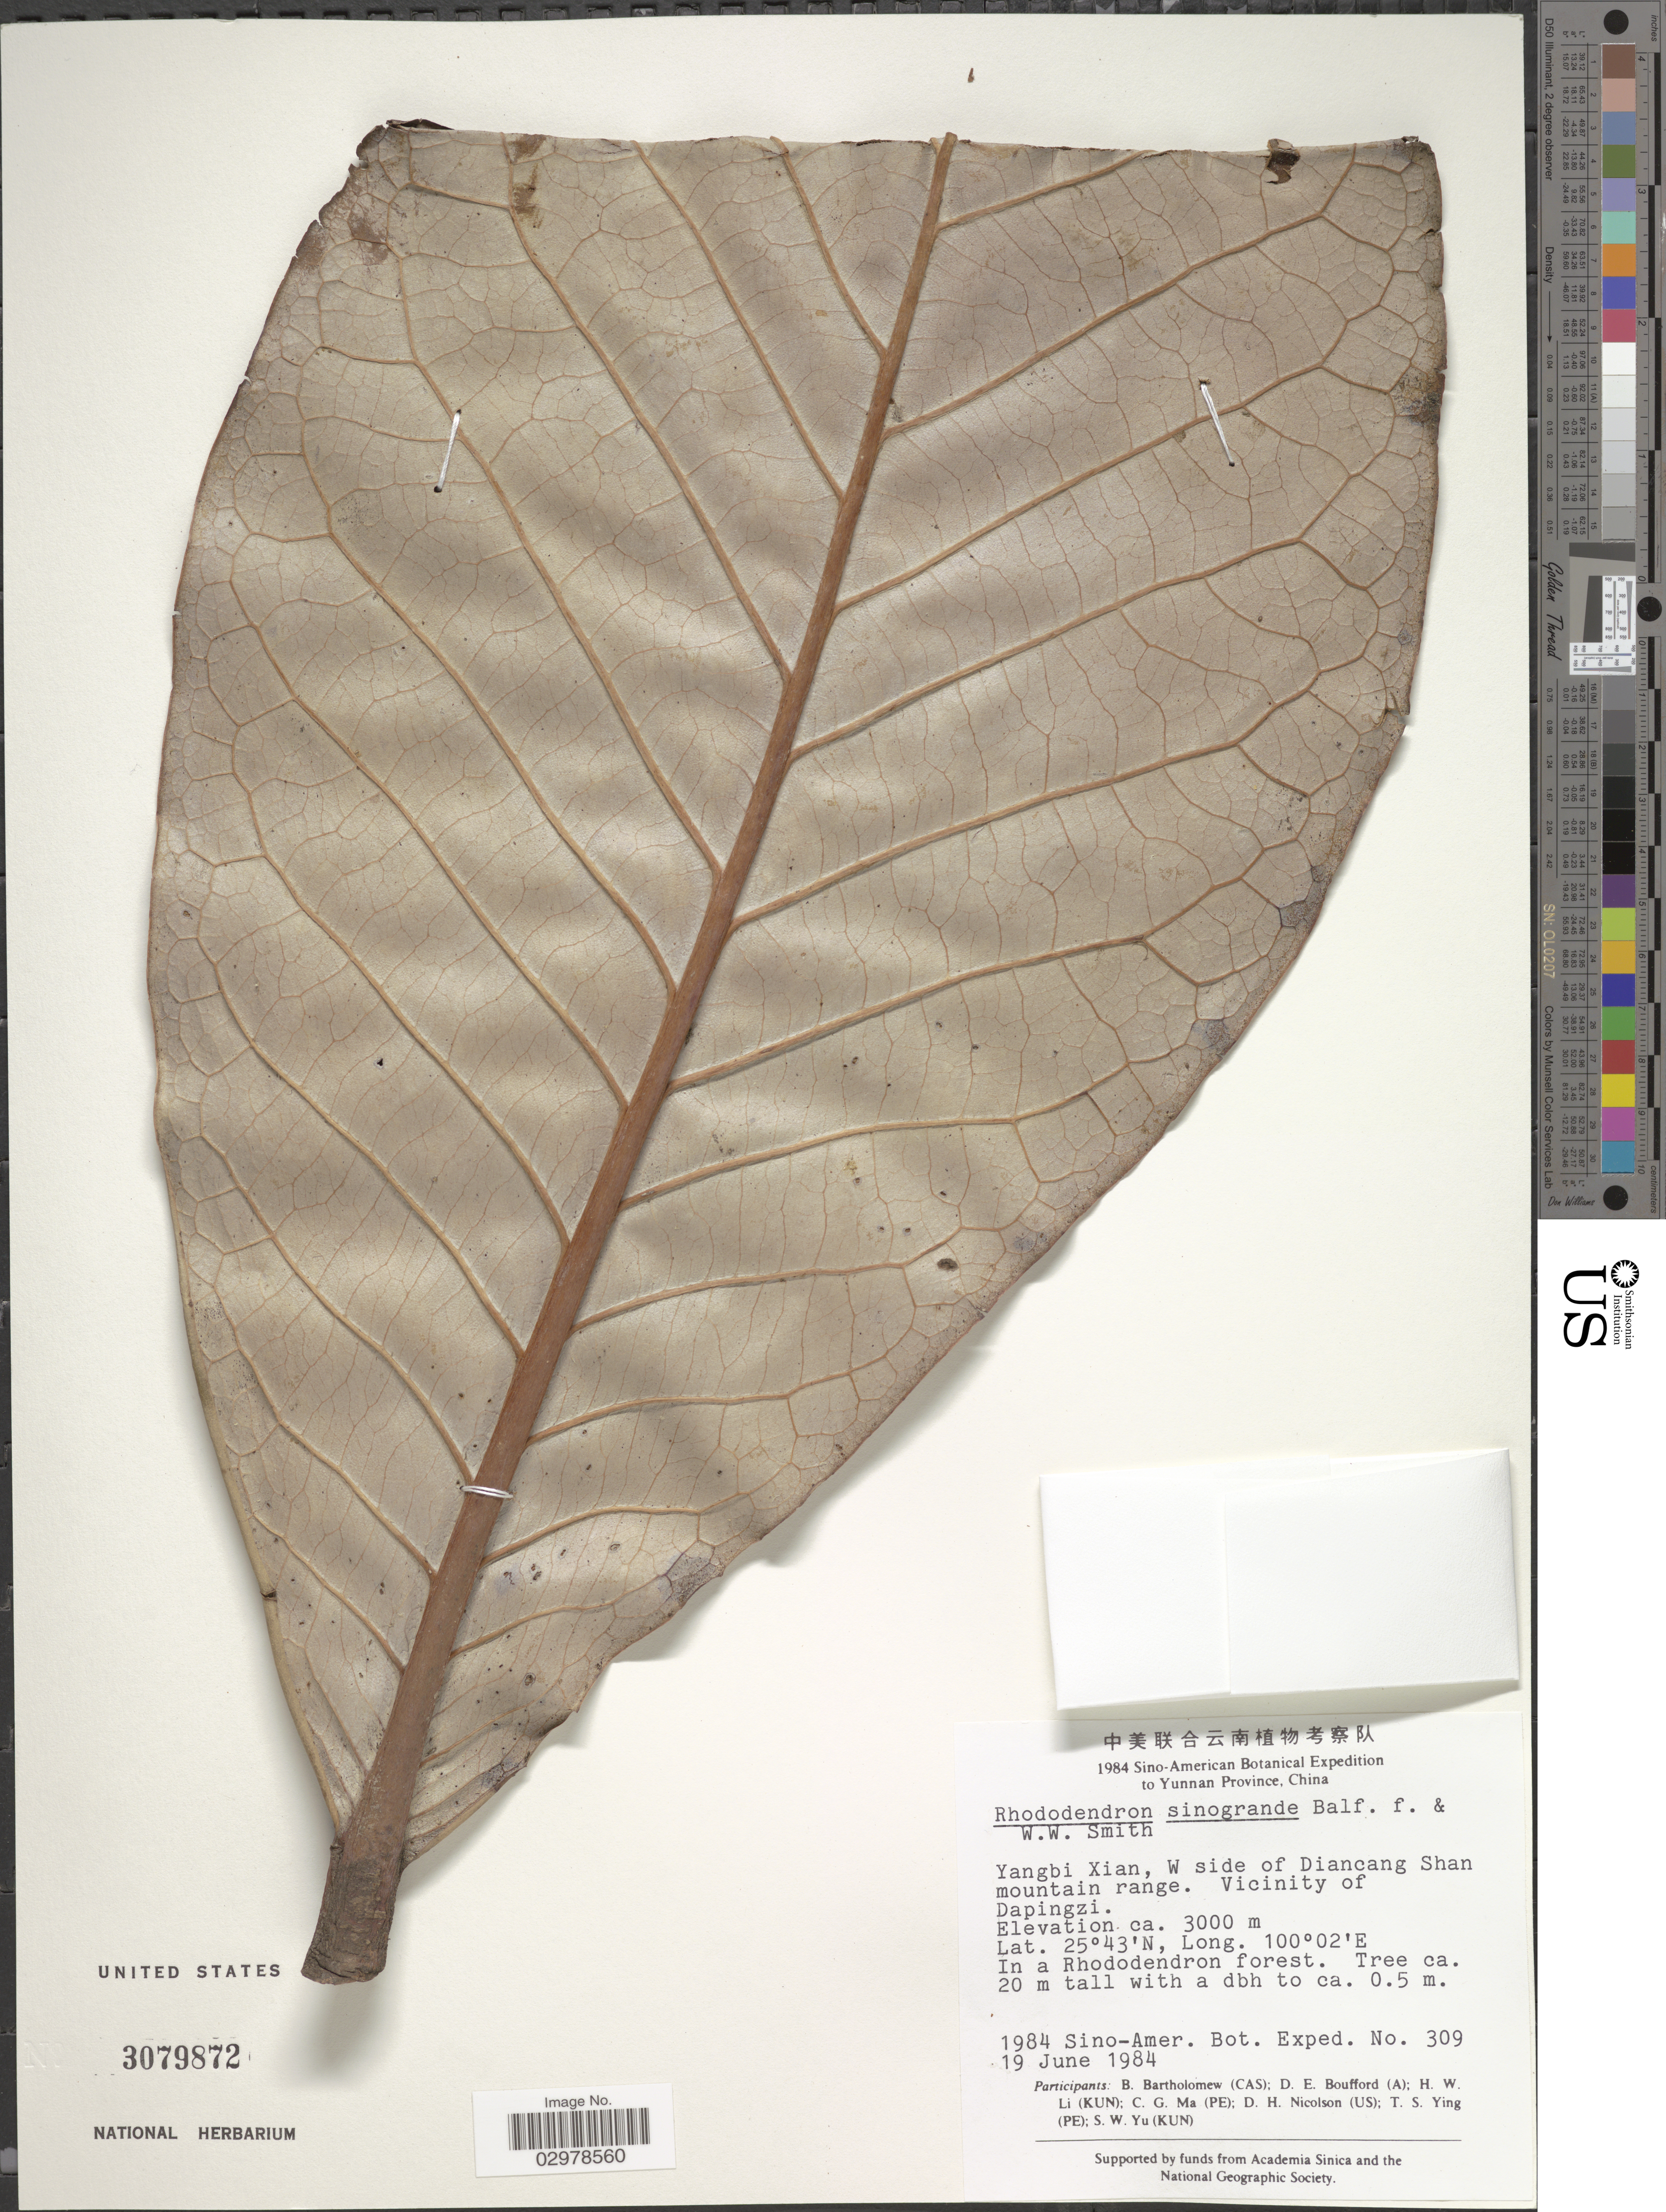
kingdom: Plantae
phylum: Tracheophyta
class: Magnoliopsida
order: Ericales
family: Ericaceae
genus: Rhododendron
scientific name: Rhododendron sinogrande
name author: Balf. f. & W.W. Sm.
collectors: Sino-Amer. Bot. Exped. 1984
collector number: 309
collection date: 1984-06-19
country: China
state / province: Yunnan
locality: Yangbi Xian, W side of Diancang Shan mountain range. Vicinity of Dapingzi.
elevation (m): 3000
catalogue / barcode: US 3079872